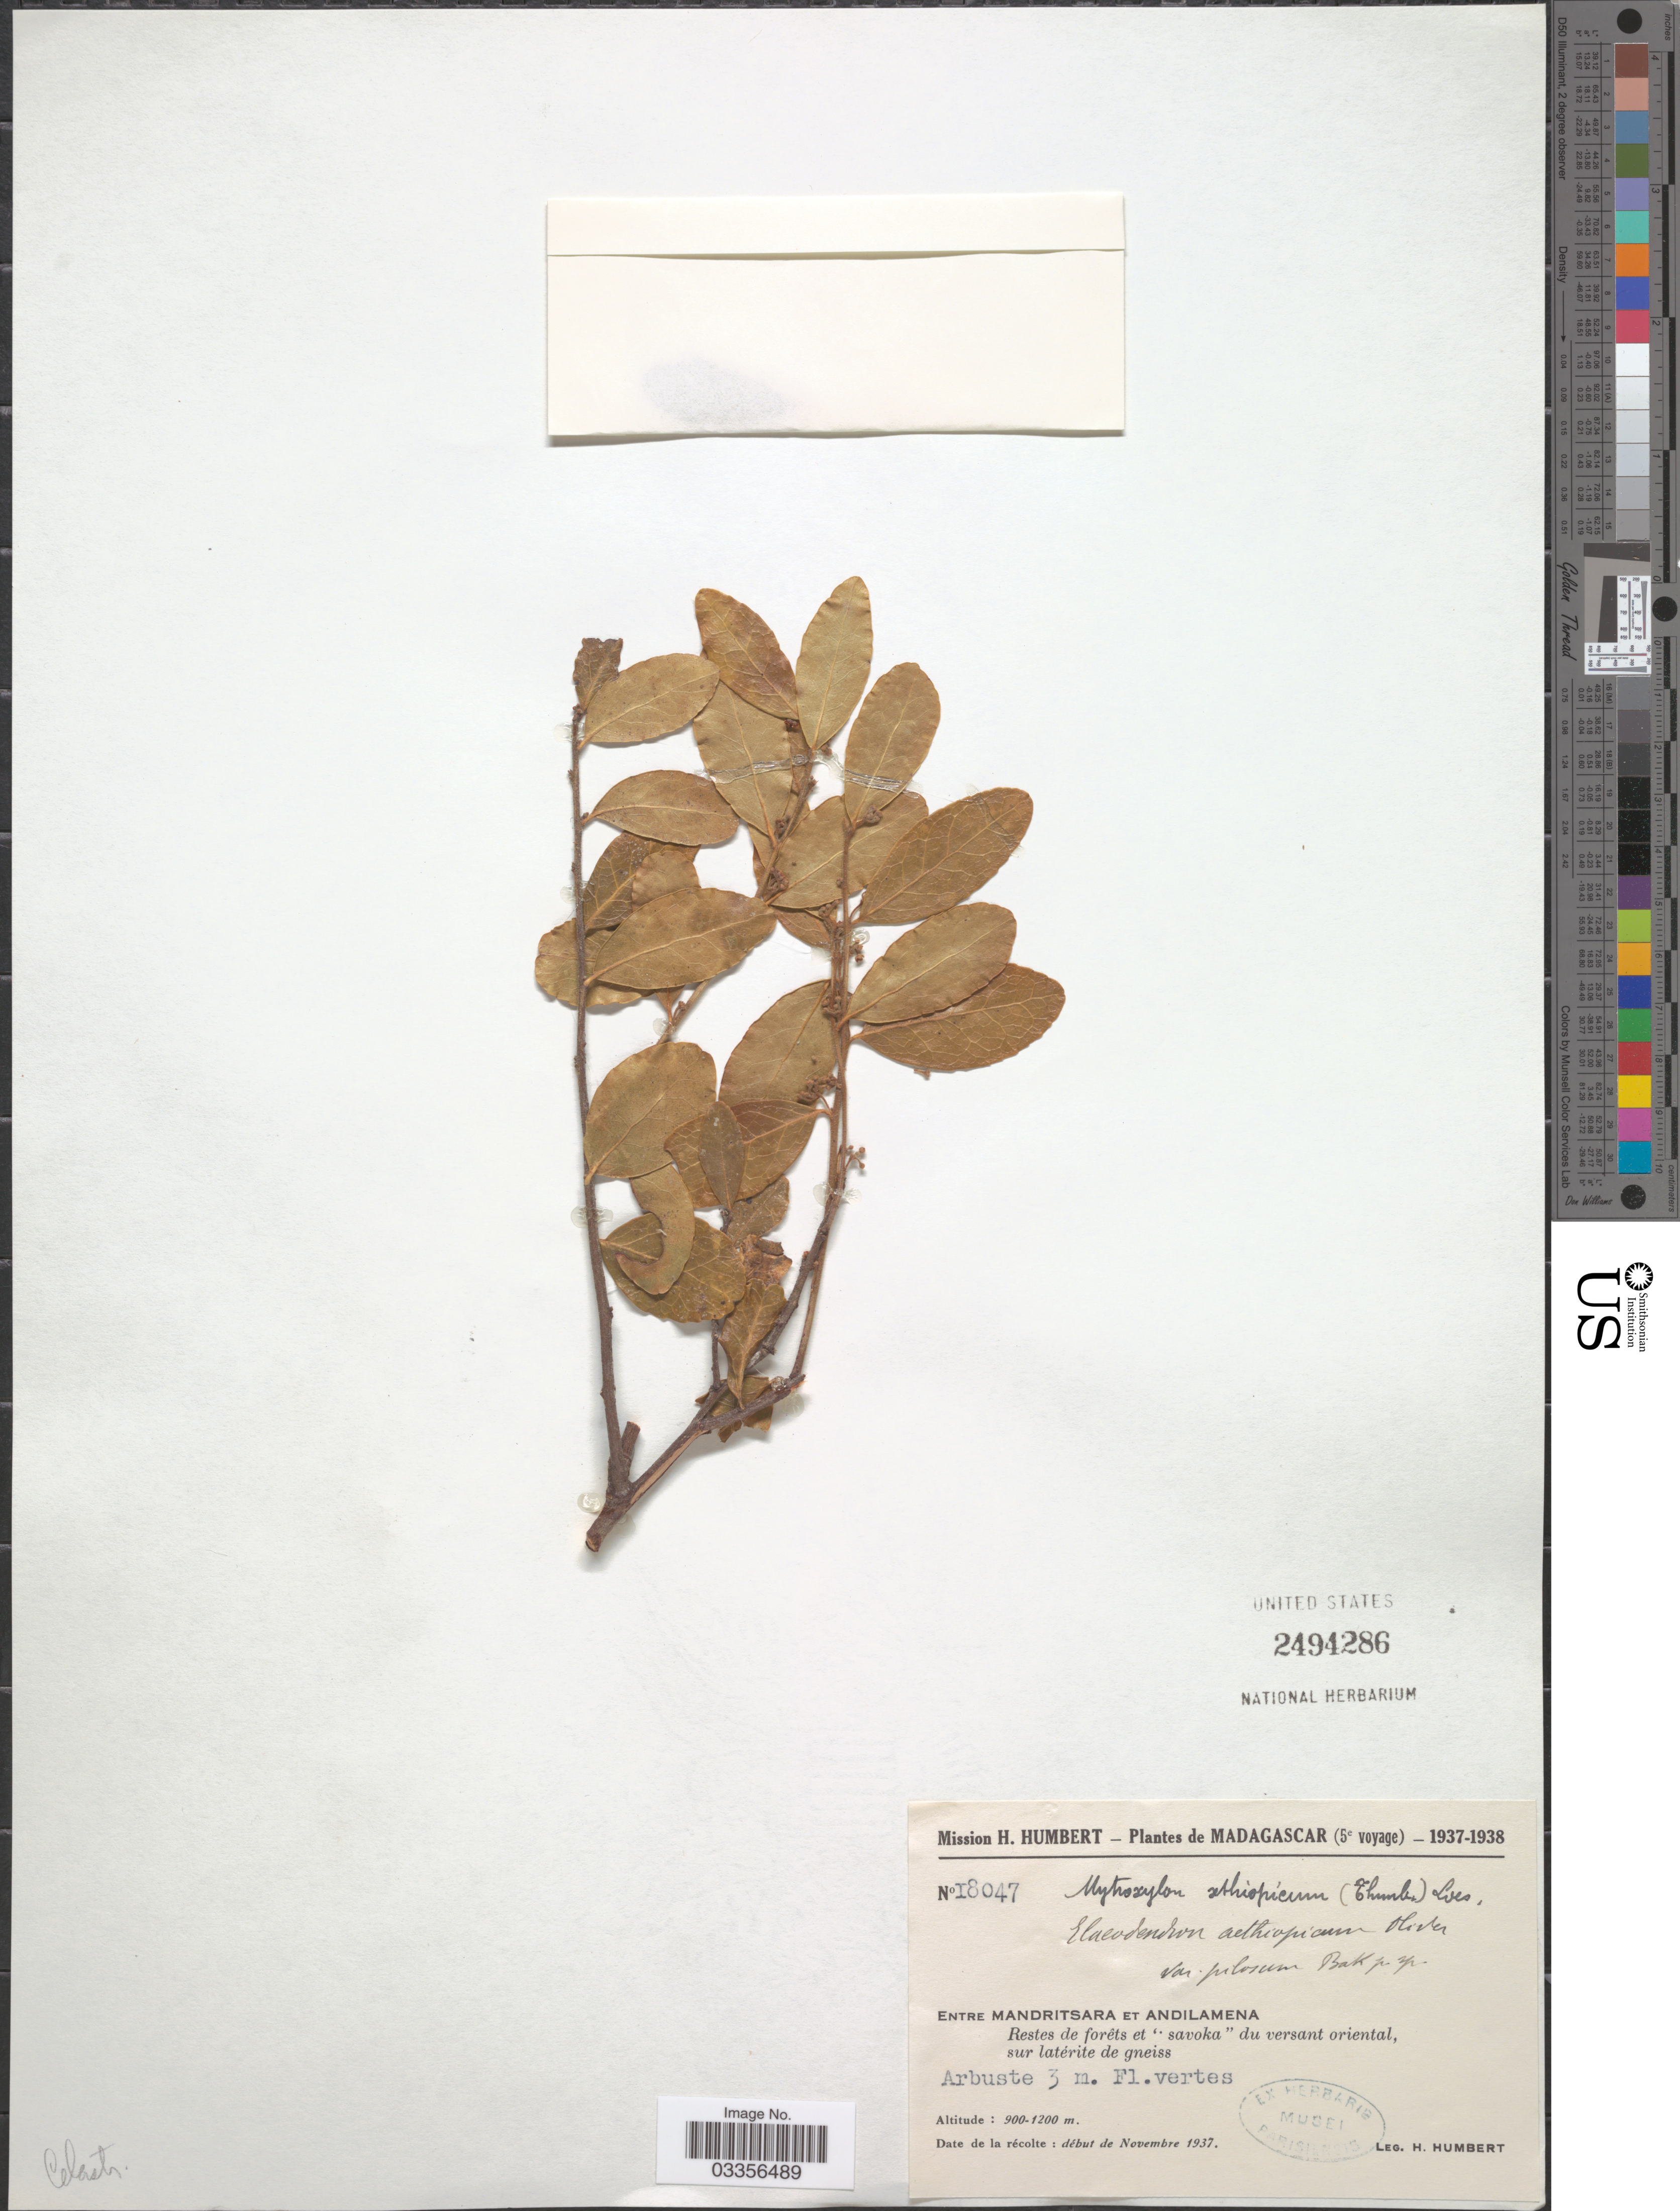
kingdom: Plantae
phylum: Tracheophyta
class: Magnoliopsida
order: Celastrales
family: Celastraceae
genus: Mystroxylon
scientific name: Mystroxylon aethiopicum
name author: (Thunb.) Loes.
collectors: H. Humbert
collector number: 18047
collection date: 1937-11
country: Madagascar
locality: Entre Mandritsara et Andilamena.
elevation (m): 900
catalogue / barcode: US 2494286